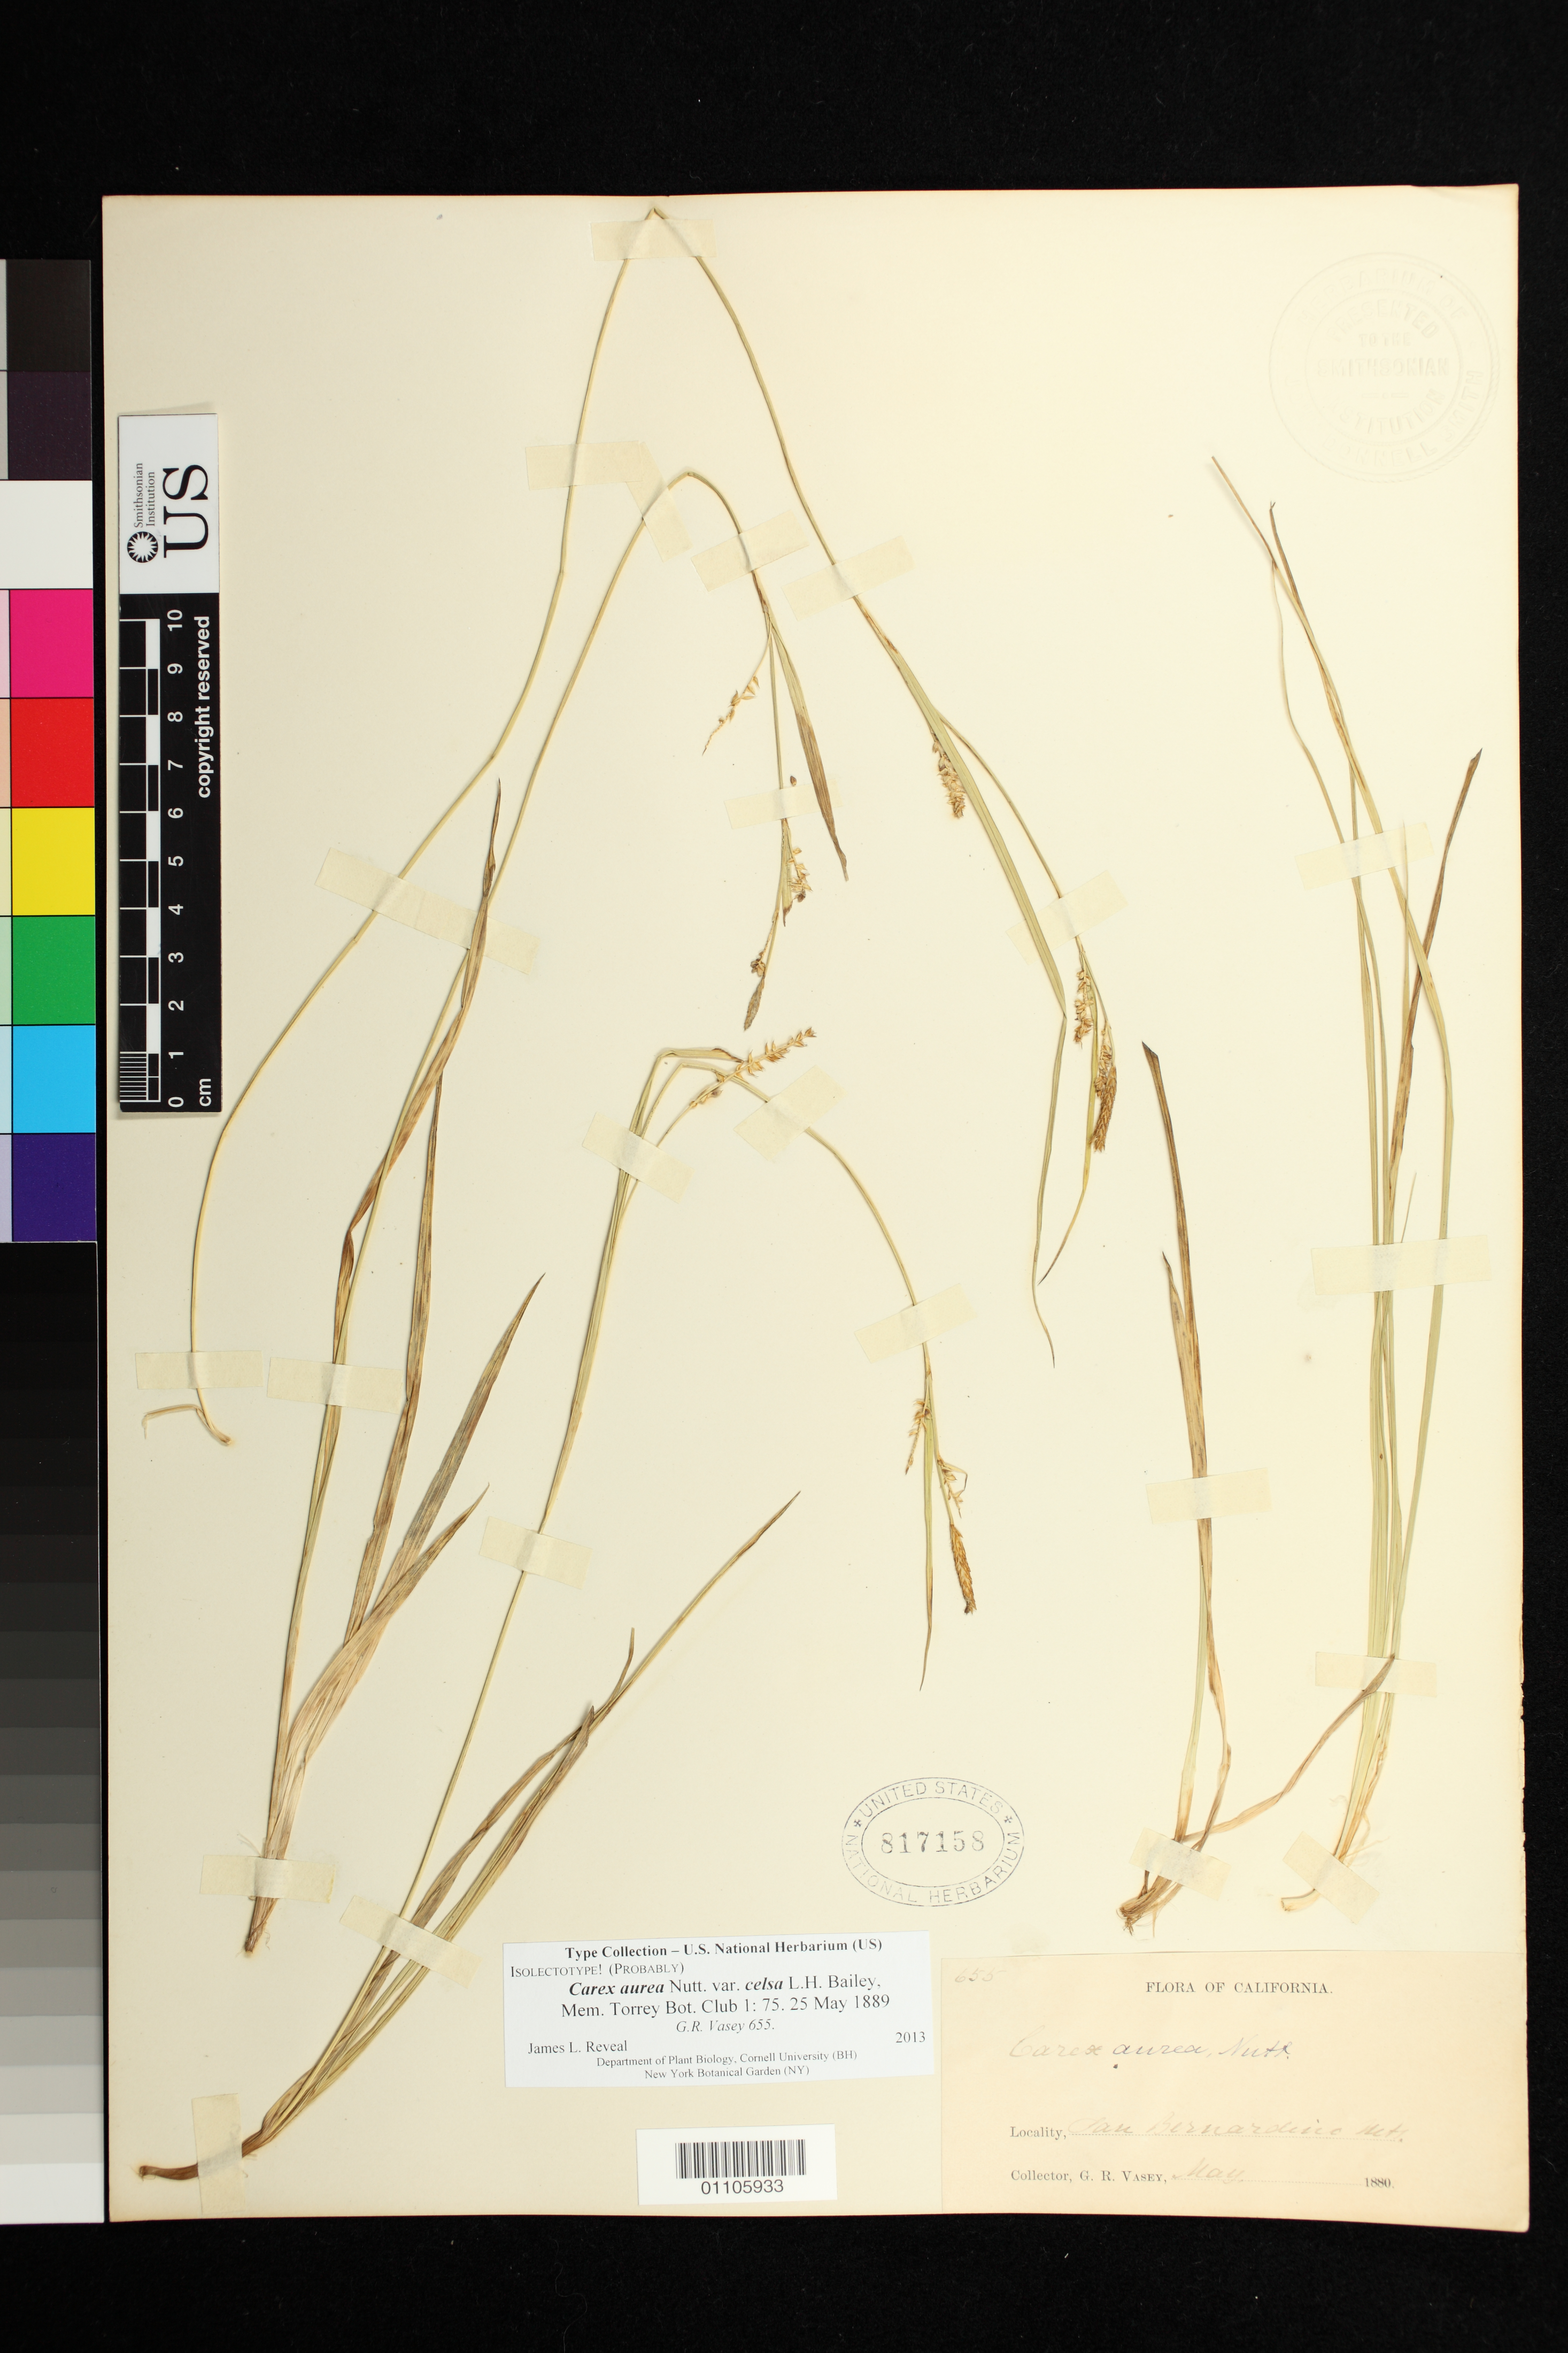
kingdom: Plantae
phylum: Tracheophyta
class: Liliopsida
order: Poales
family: Cyperaceae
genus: Carex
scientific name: Carex aurea var. celsa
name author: L.H. Bailey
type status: Syntype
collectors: G. R. Vasey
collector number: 655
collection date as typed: May 1880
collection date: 1880-05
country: United States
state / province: California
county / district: San Bernardino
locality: San Bernardino Mts.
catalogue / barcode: US 817158